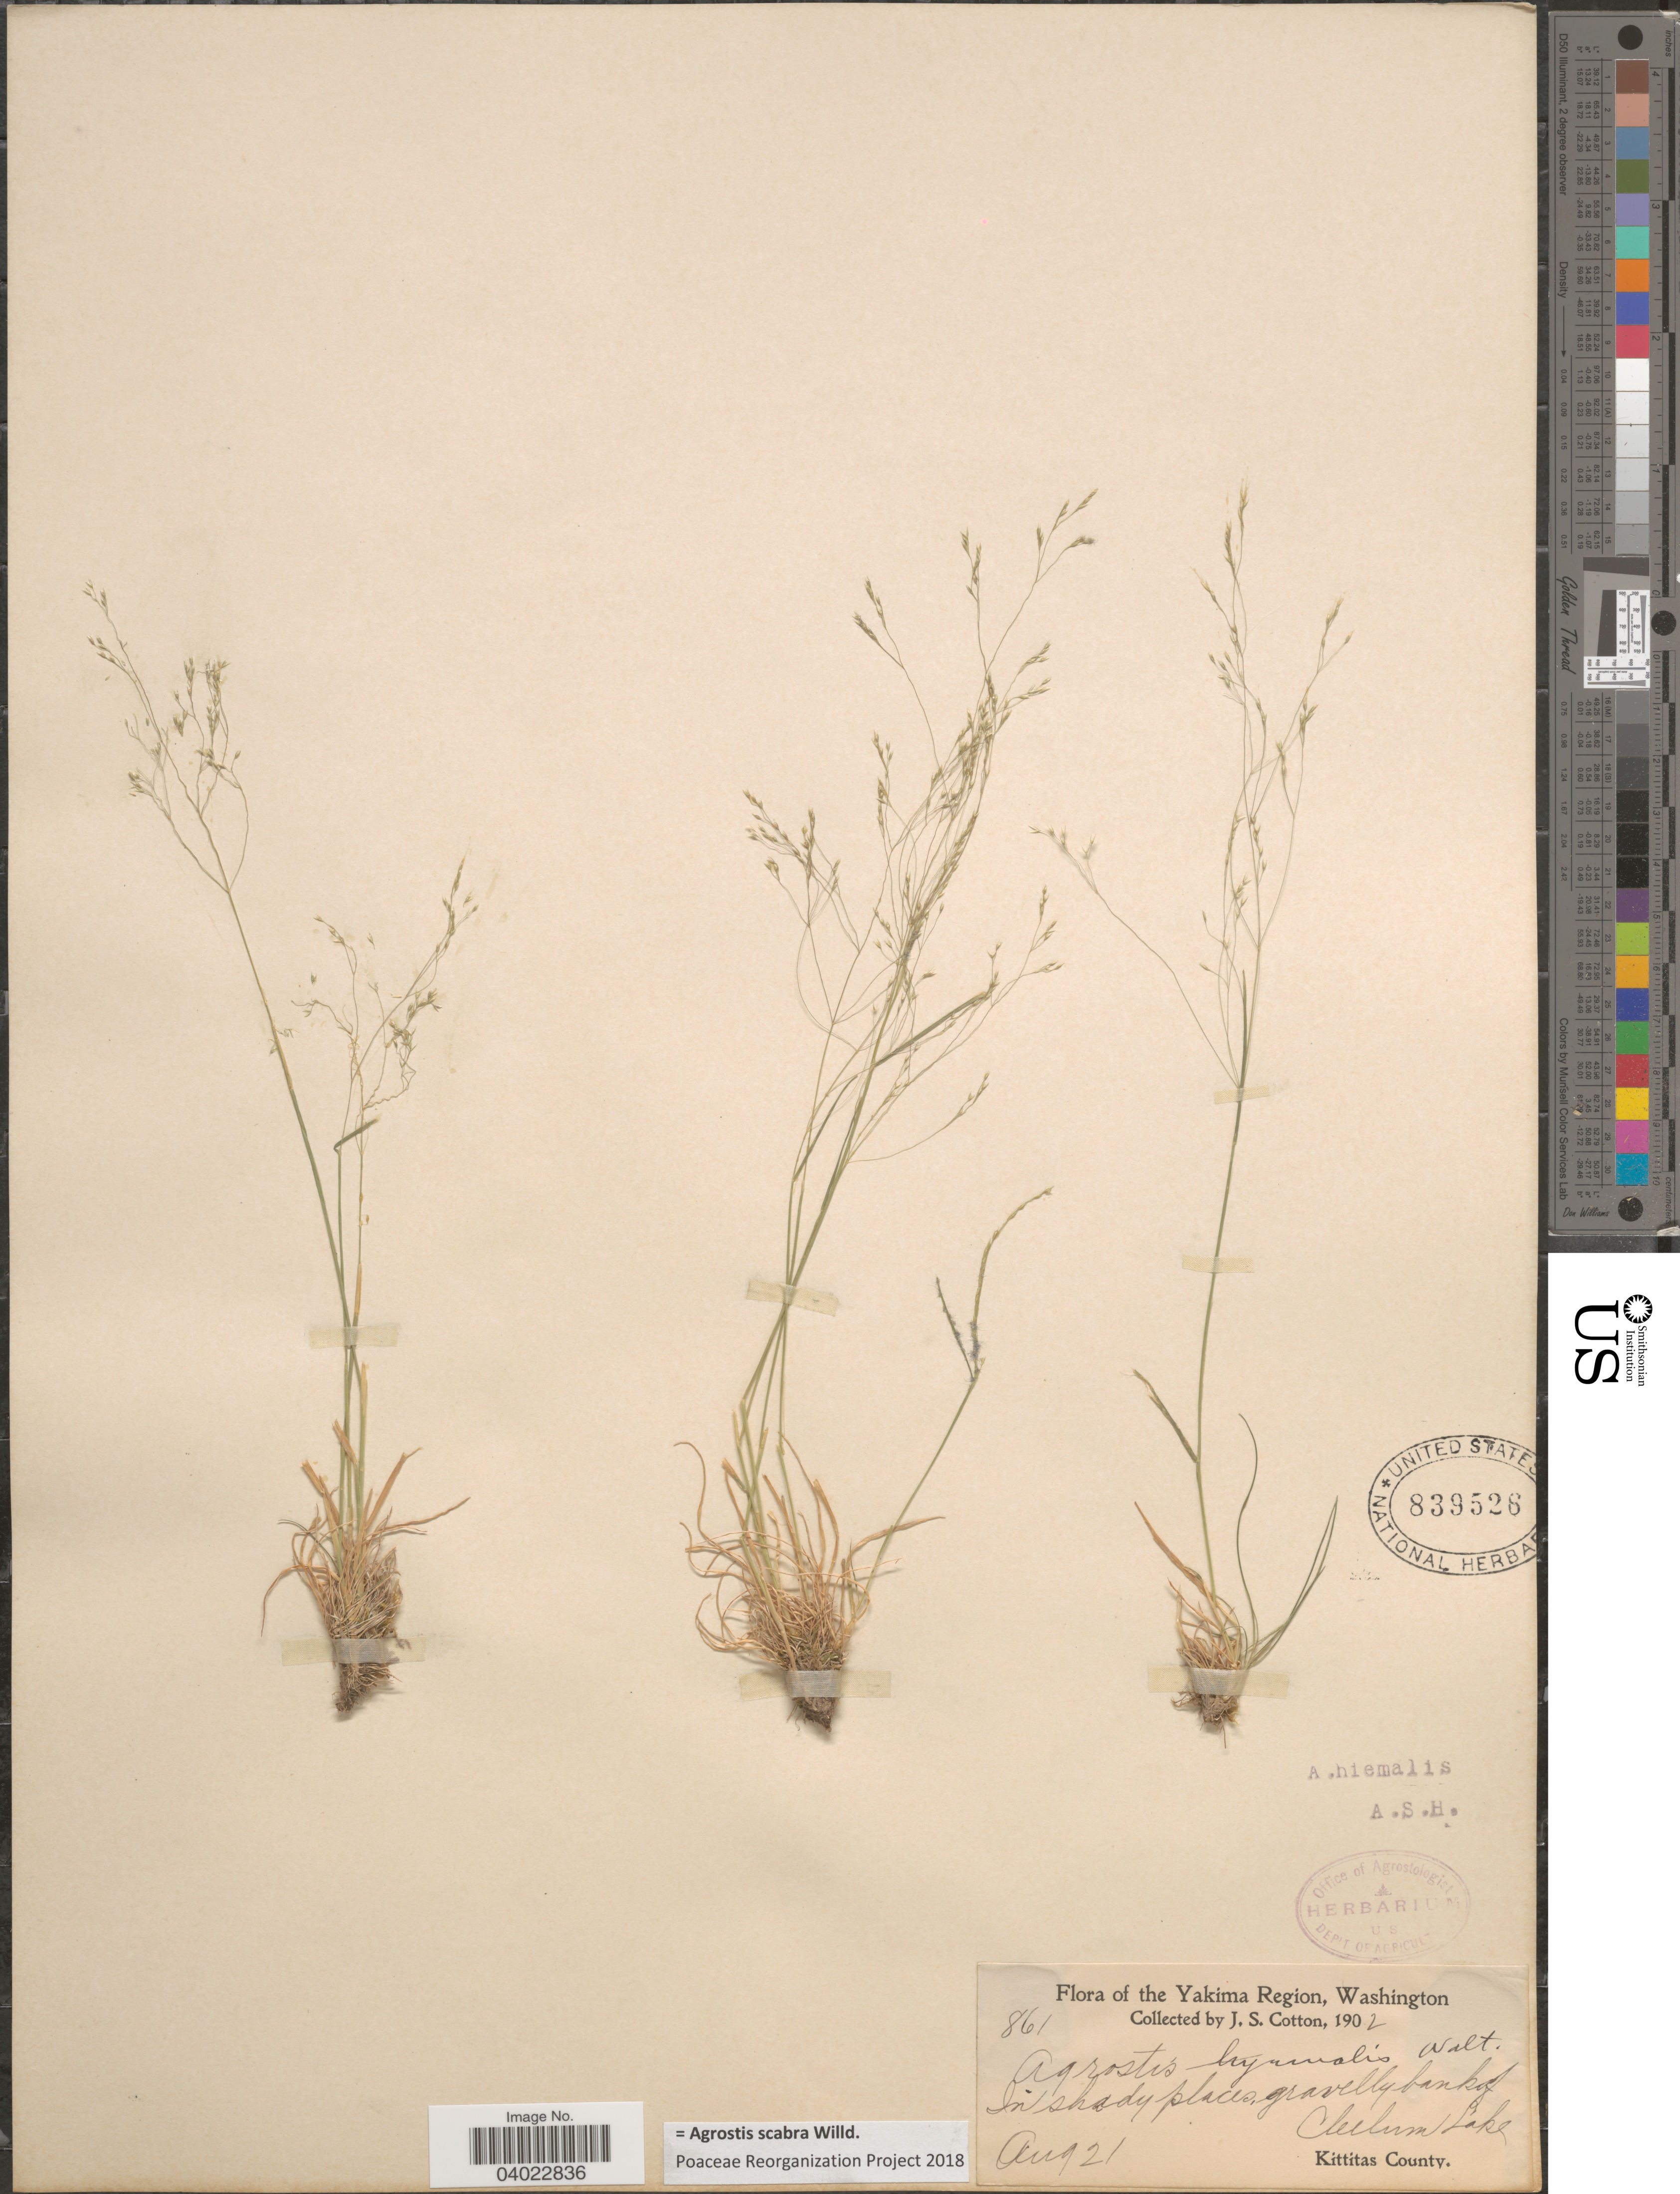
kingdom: Plantae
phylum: Tracheophyta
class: Liliopsida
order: Poales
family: Poaceae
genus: Agrostis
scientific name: Agrostis scabra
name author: Willd.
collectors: J. S. Cotton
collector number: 861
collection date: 1902-08-21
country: United States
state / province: Washington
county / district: Kittitas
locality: The Yakima Region. Bank of Cleelum Lake. Kittitas County.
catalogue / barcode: US 839526